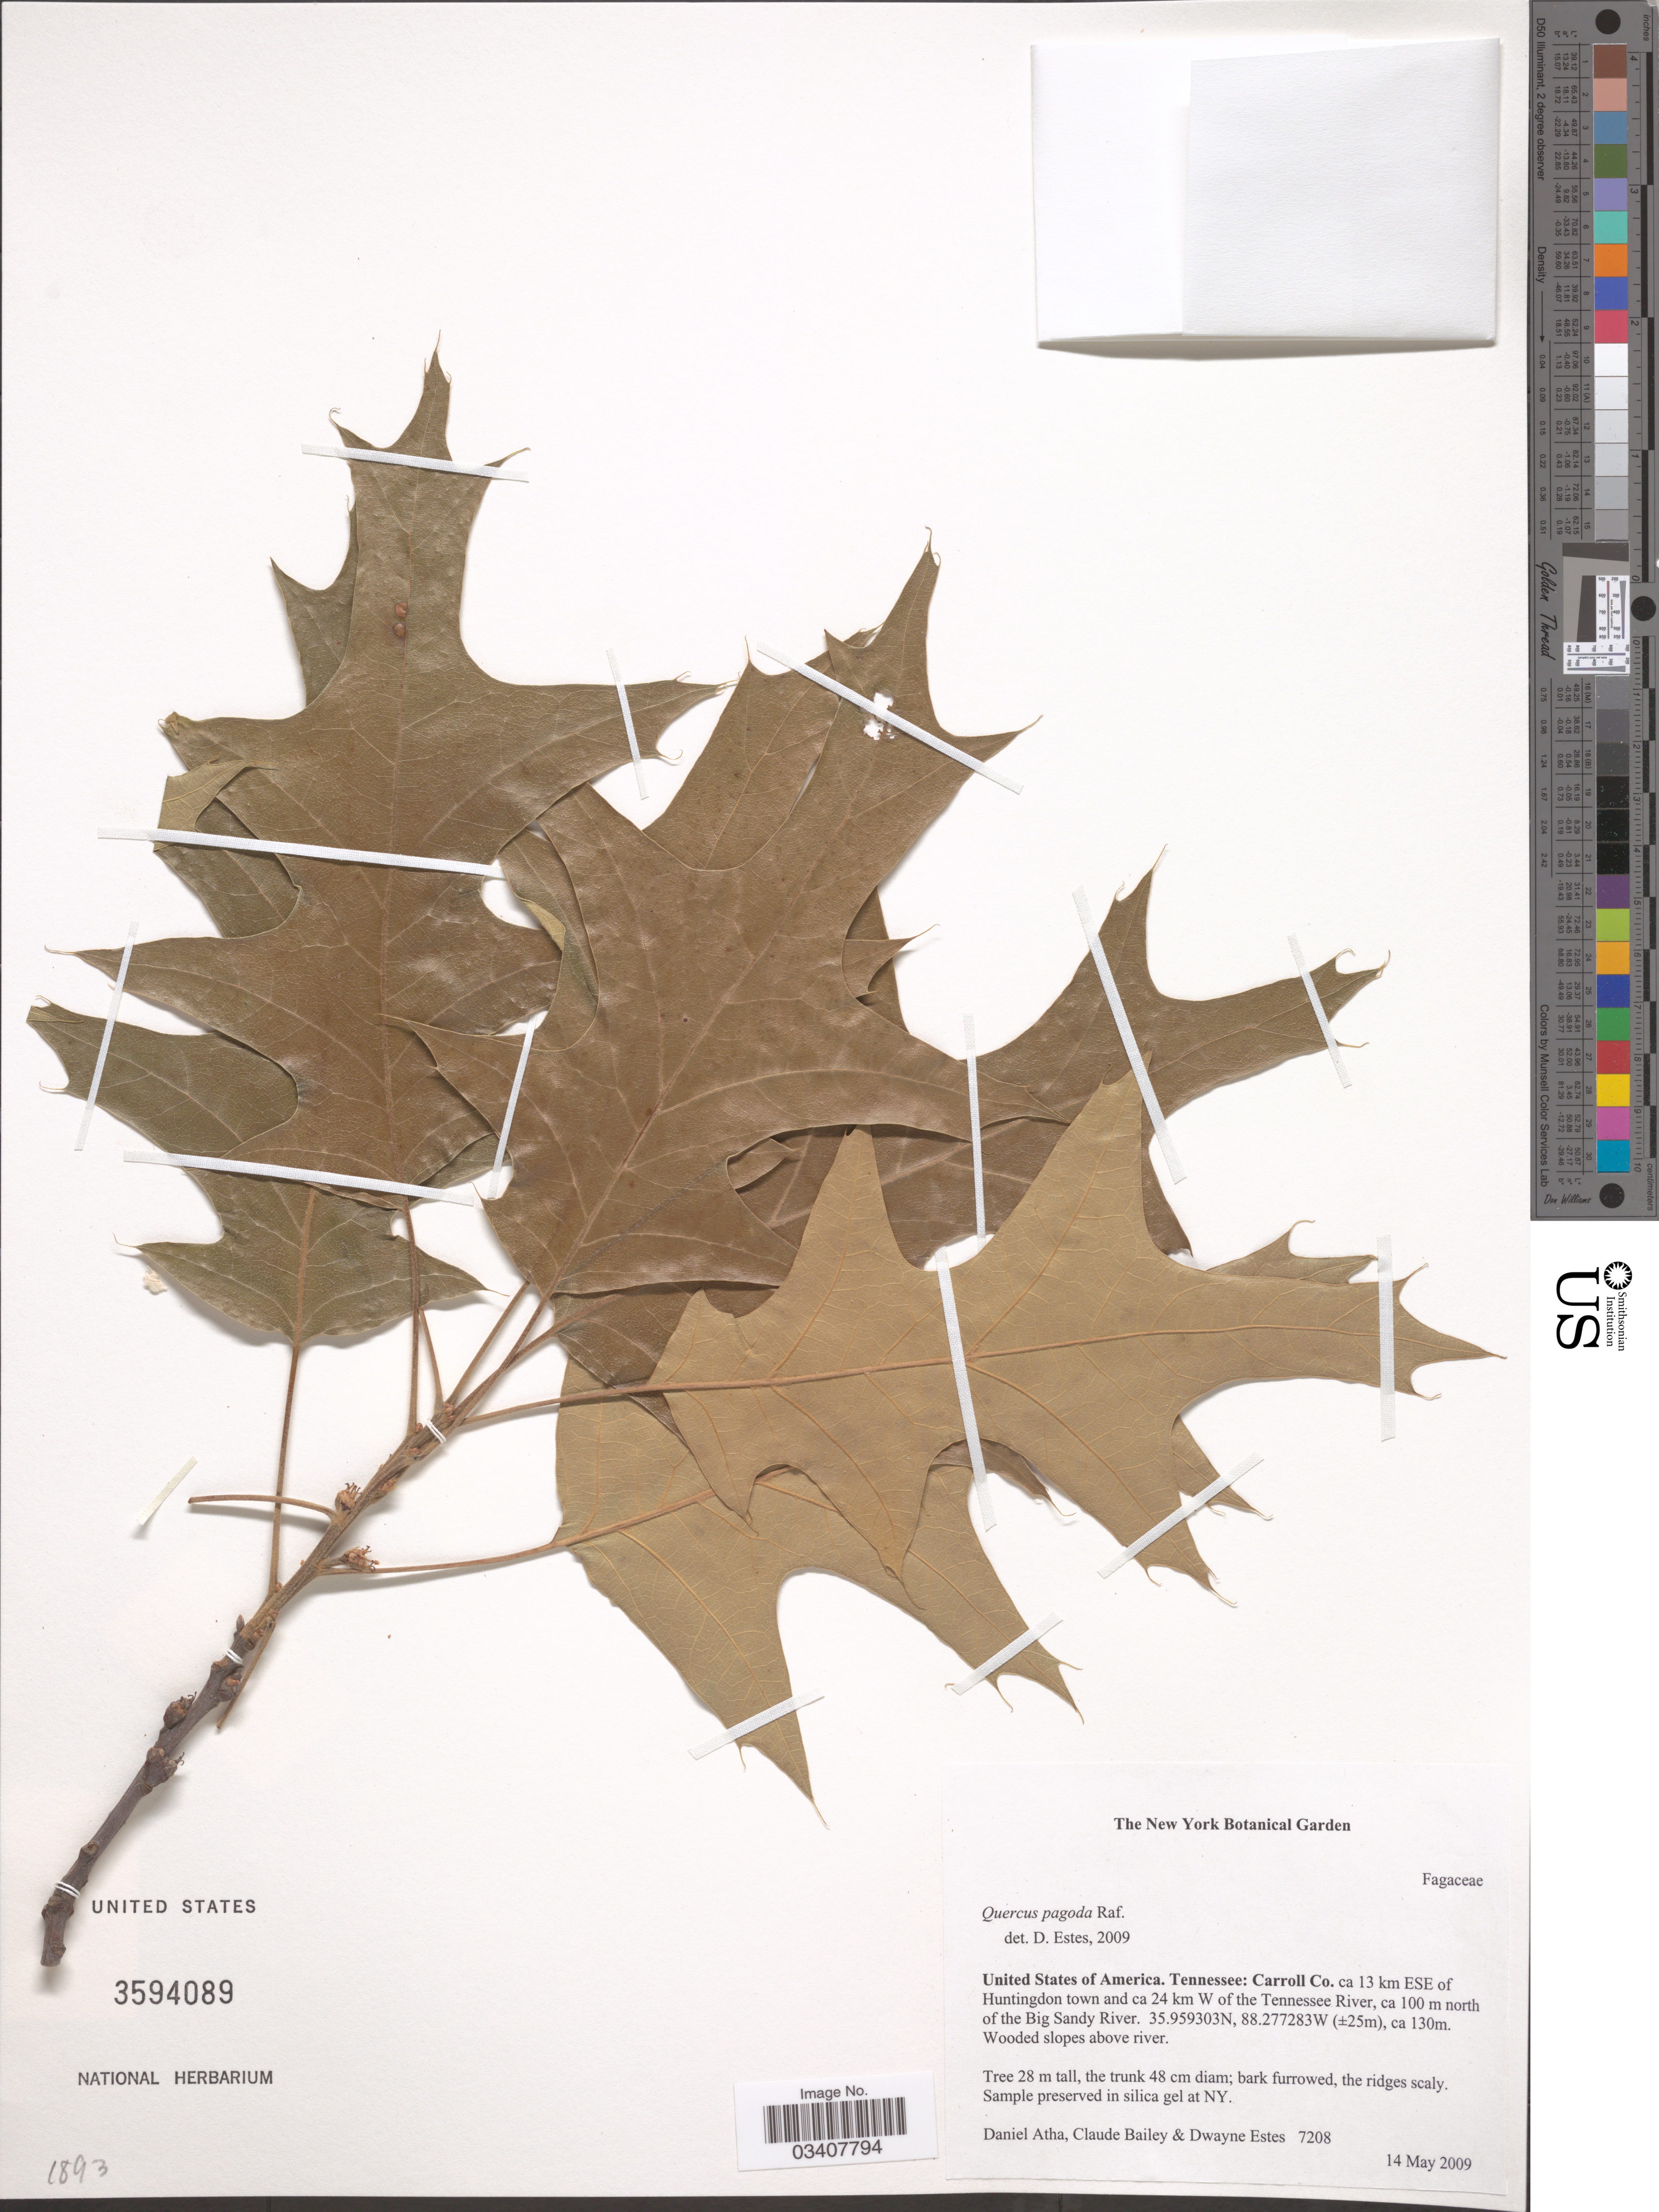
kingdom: Plantae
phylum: Tracheophyta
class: Magnoliopsida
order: Fagales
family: Fagaceae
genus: Quercus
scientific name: Quercus pagodifolia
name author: (Elliott) Ashe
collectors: D. Atha, C. Bailey & D. Estes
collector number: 7208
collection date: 2009-05-14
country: United States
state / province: Tennessee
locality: Carroll Co. ca 13 km ESE of Huntingdon town and ca 24 km W of the Tennessee River, ca 100 m north of the Big Sandy River.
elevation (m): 130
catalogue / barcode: US 3594089